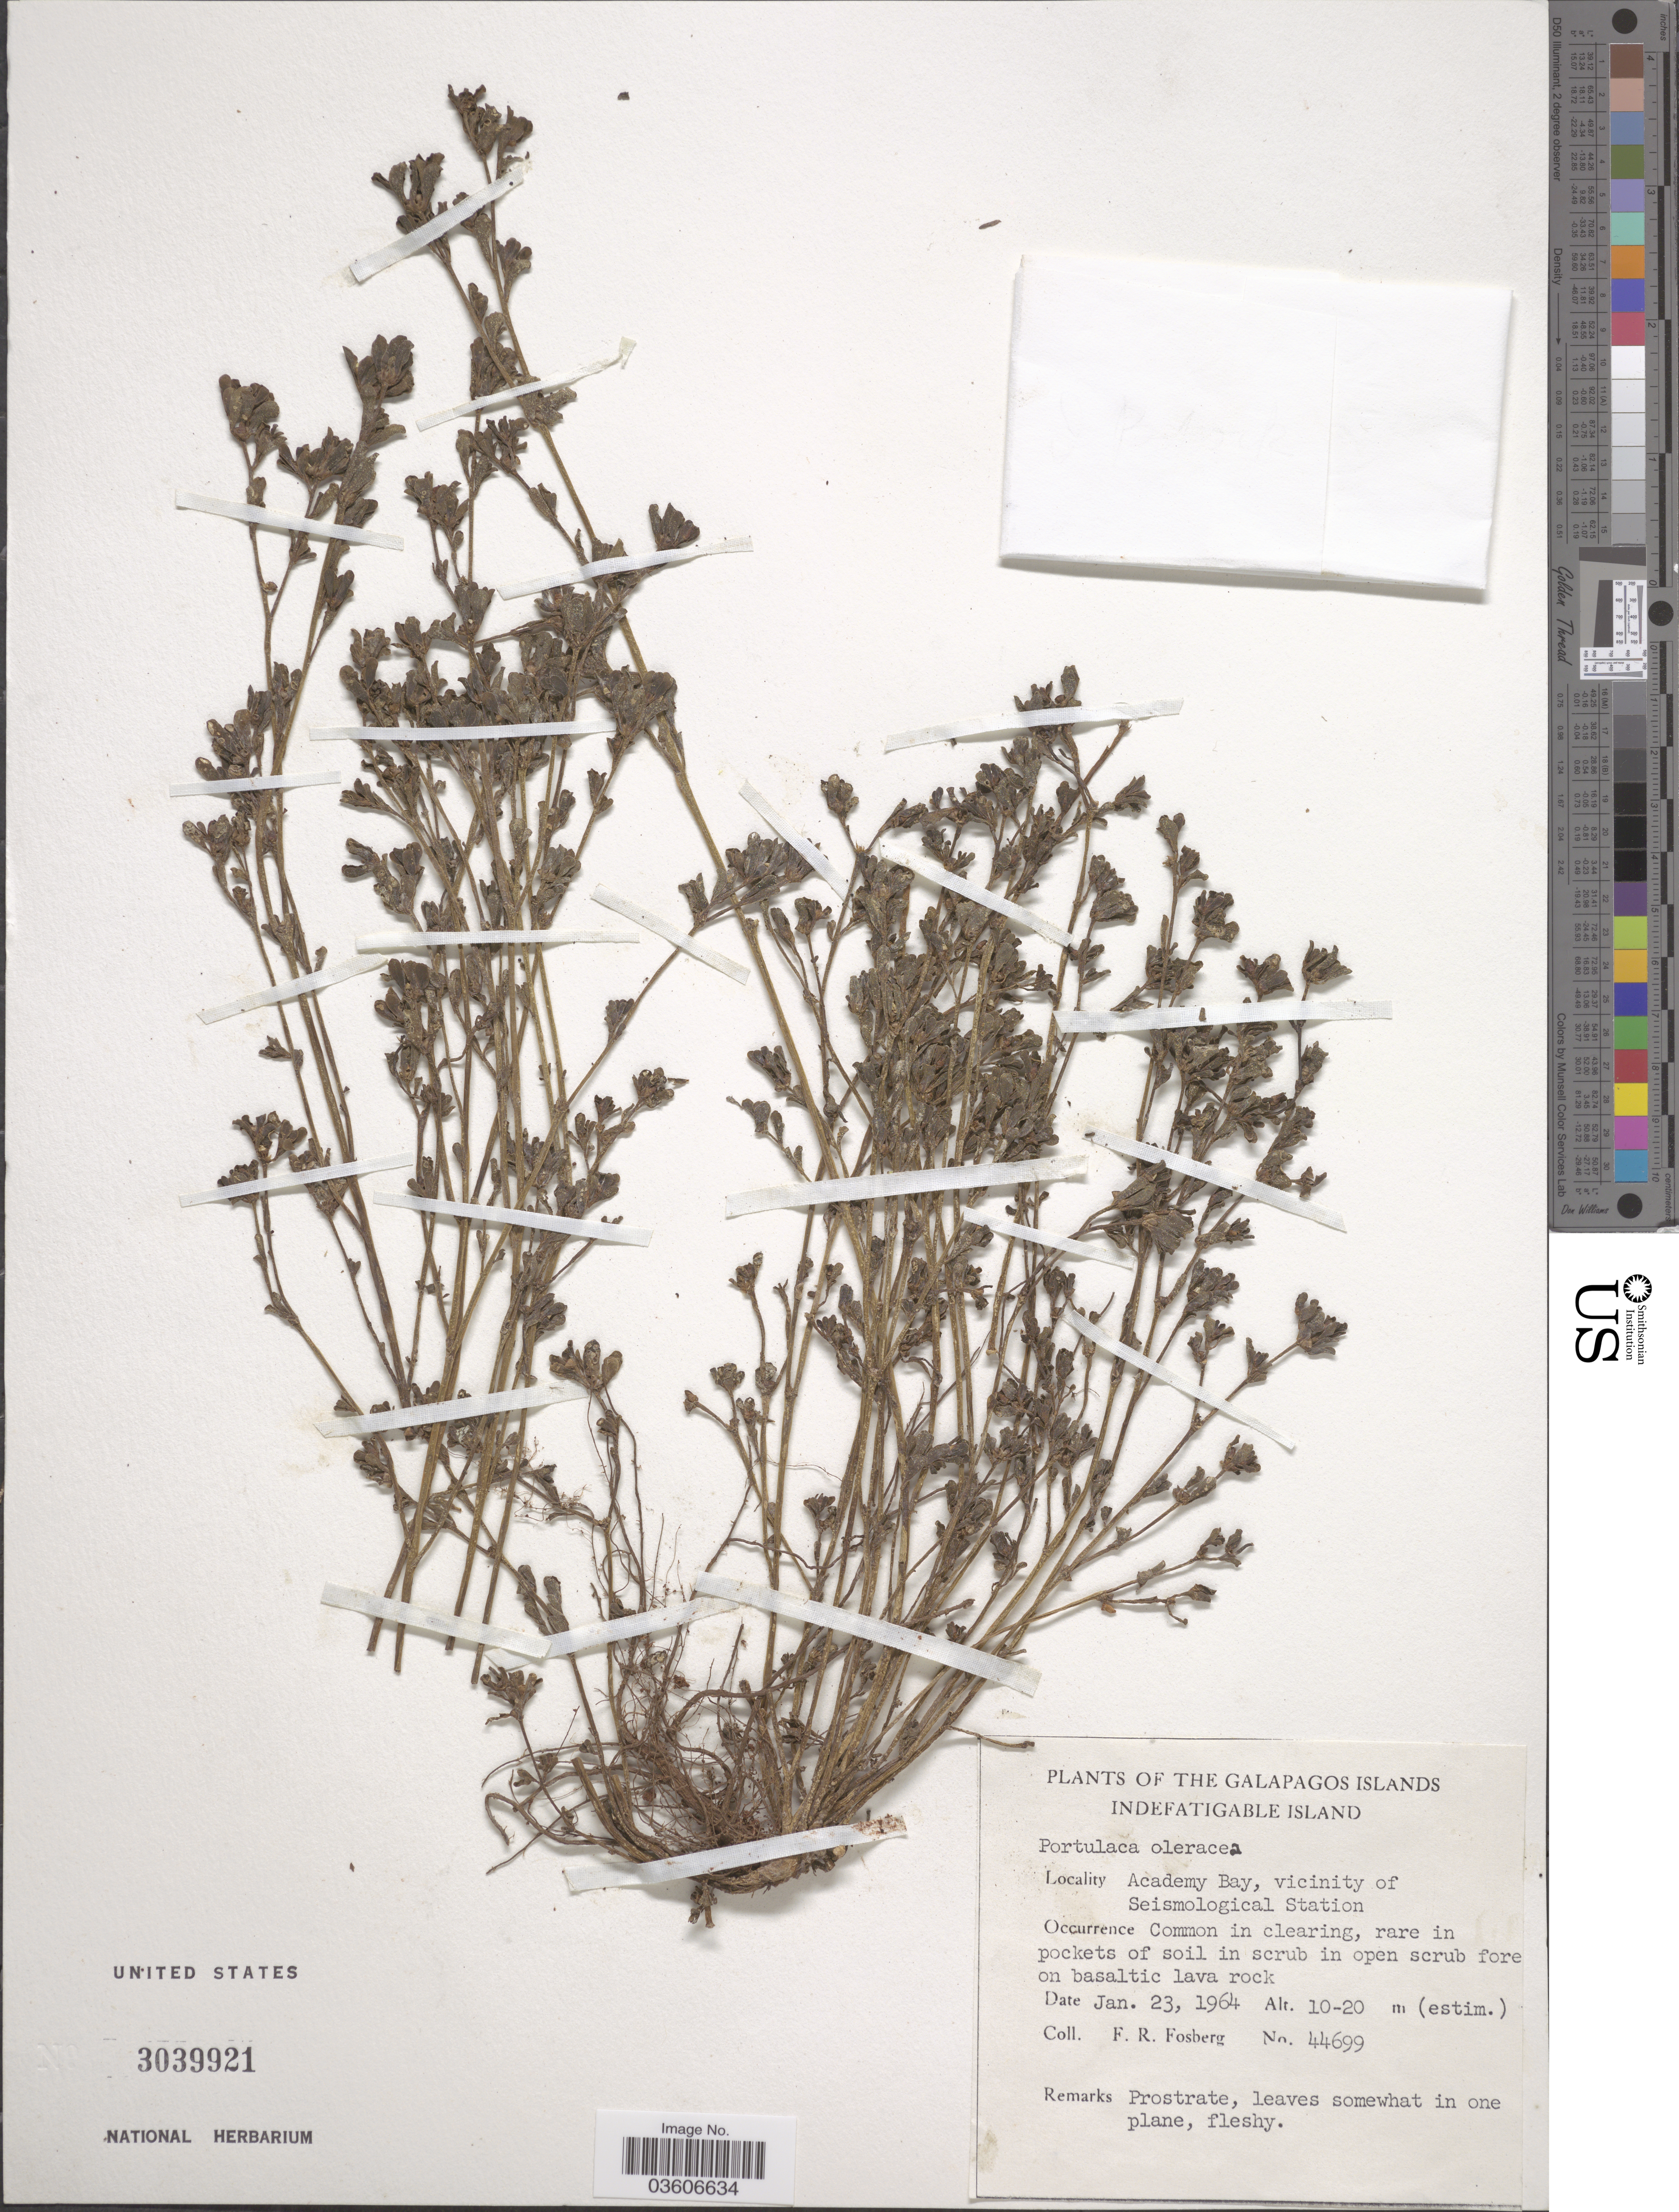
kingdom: Plantae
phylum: Tracheophyta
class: Magnoliopsida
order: Caryophyllales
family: Portulacaceae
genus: Portulaca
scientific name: Portulaca oleracea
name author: L.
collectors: F. R. Fosberg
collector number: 44699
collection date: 1964-01-23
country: Ecuador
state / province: Colón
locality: The Galapagos Islands. Indefatigable Island. Academy Bay, vicinity of Seismological Station.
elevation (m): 10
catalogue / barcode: US 3039921